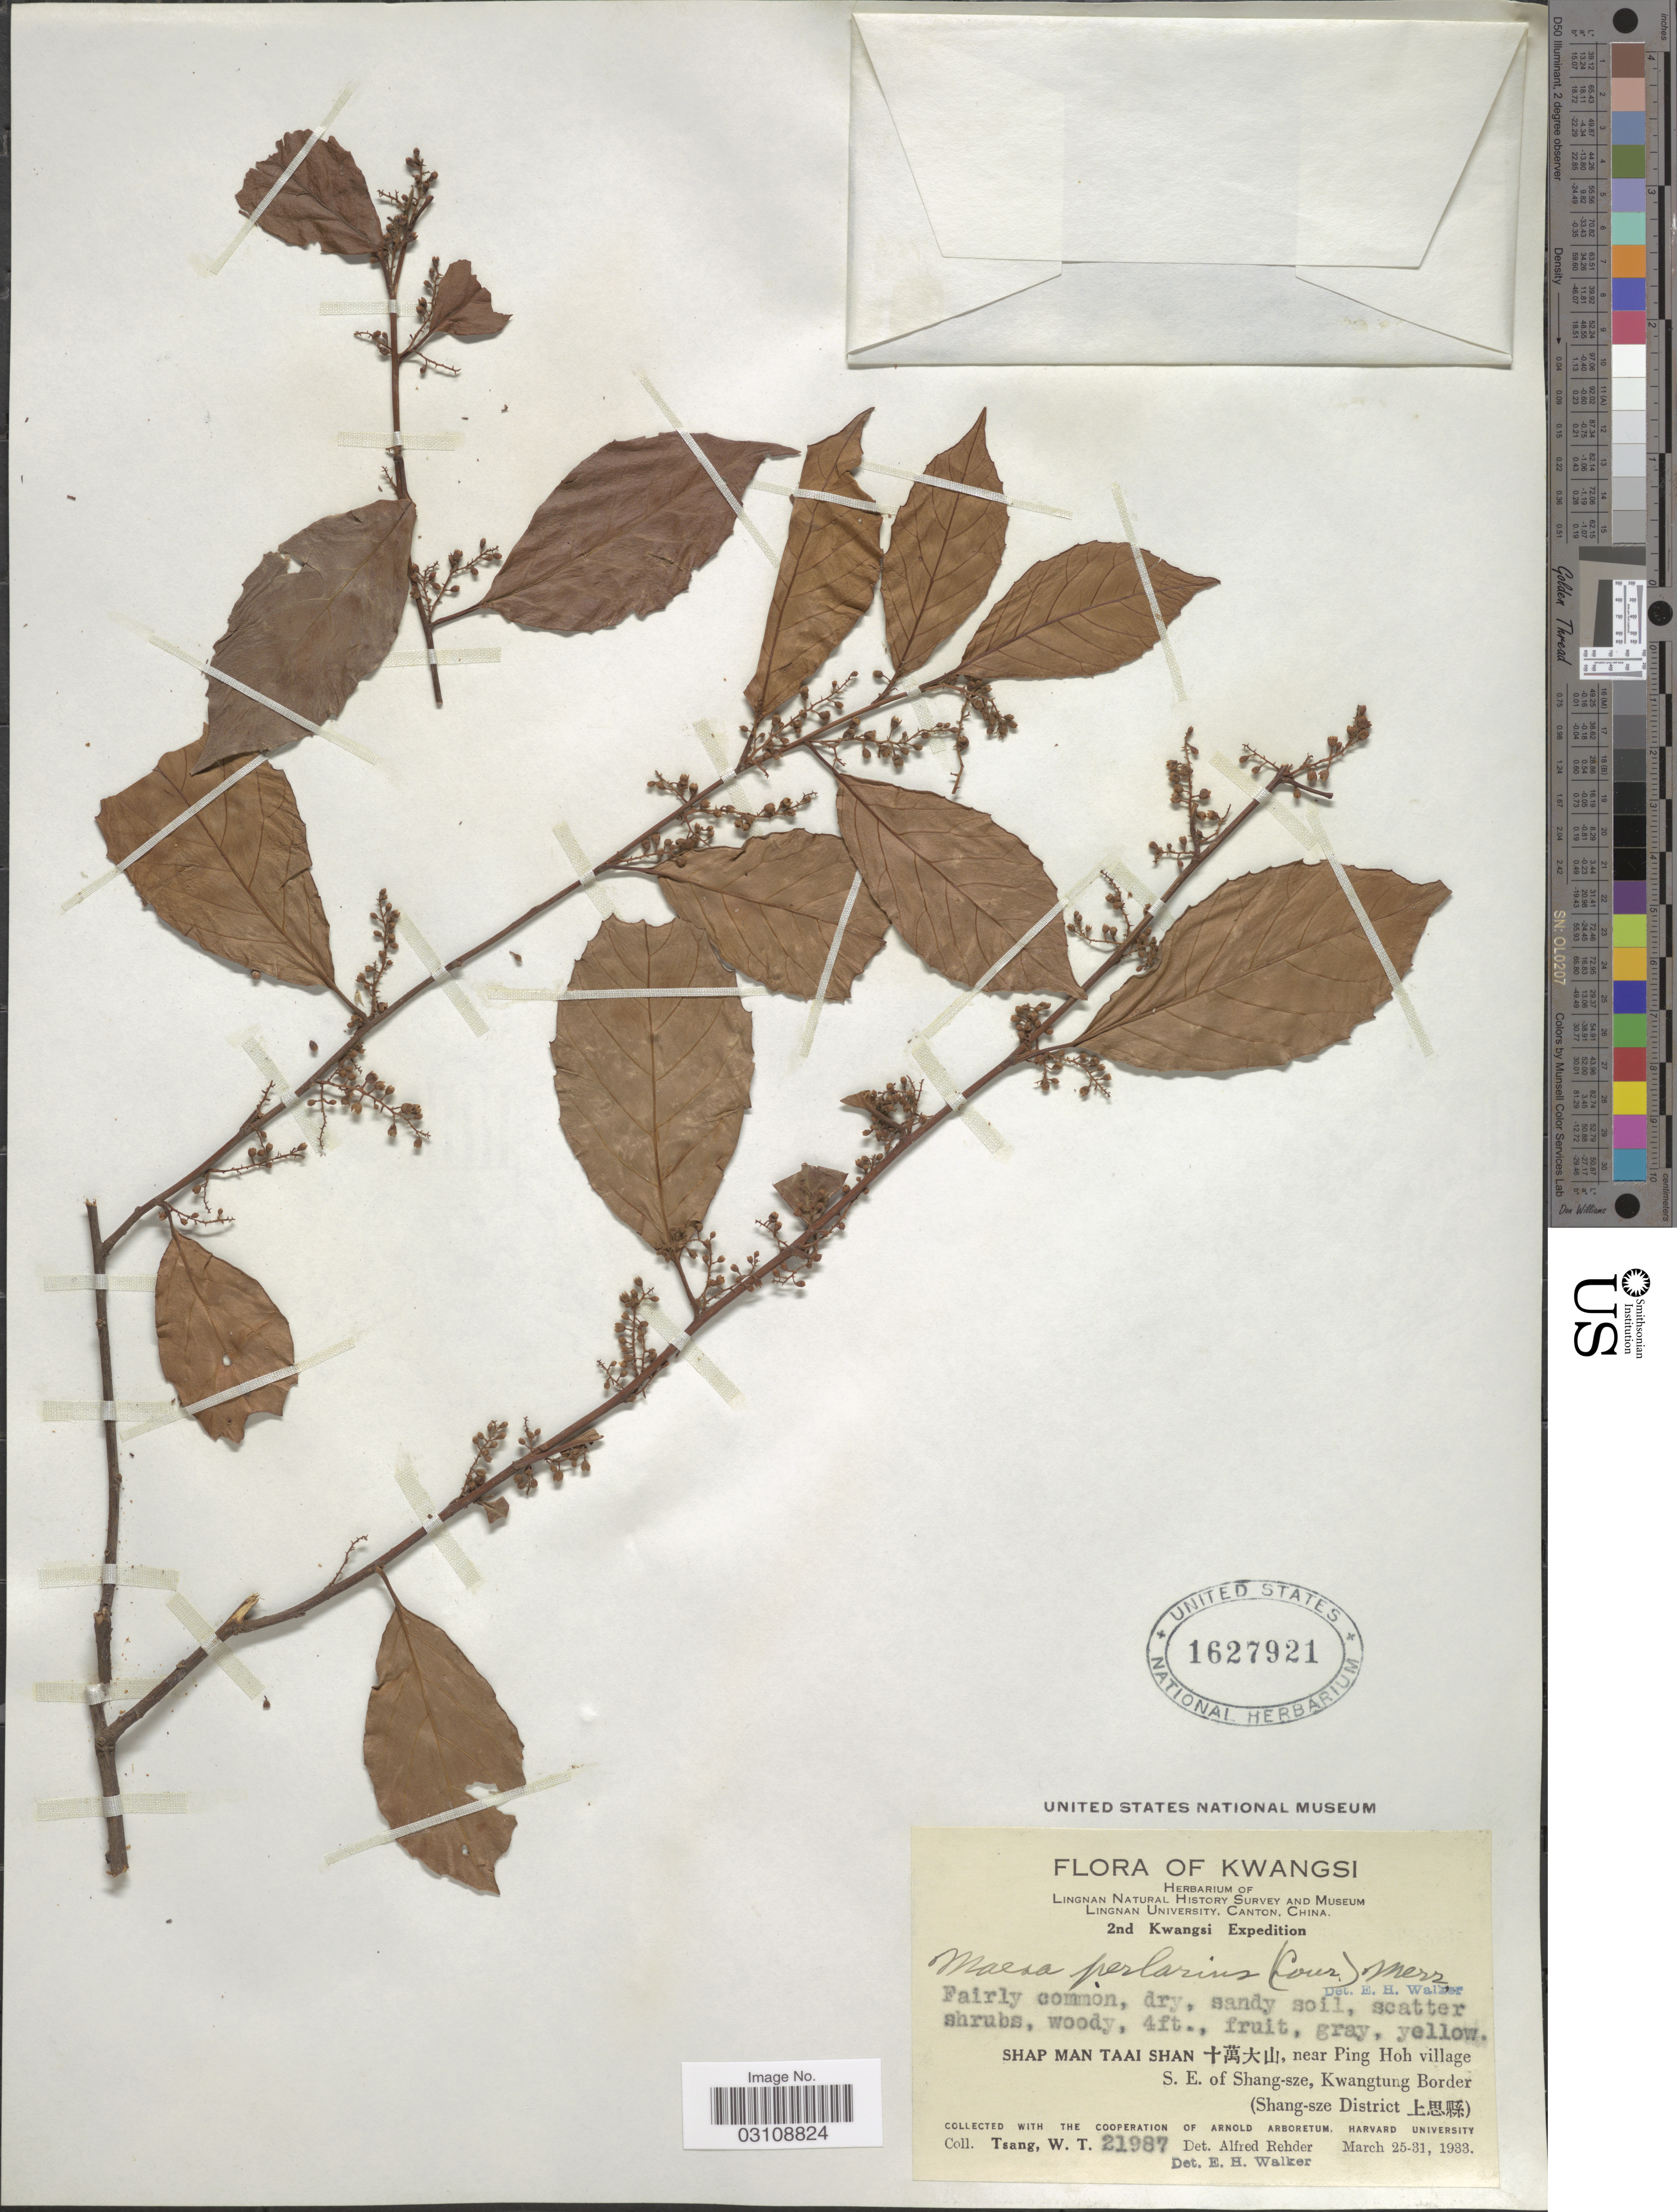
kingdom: Plantae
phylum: Tracheophyta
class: Magnoliopsida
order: Ericales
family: Primulaceae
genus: Maesa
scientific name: Maesa perlaria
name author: (Lour.) Merr.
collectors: W. T. Tsang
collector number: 21987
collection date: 1933-03-25/1933-03-31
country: China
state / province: Guangxi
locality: Kwansgi, Shap Man Taai Shan, near Ping Hoh village, S.E. of Shang-sze, Kwangtung Border (Shang-sze District).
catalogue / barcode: US 1627921